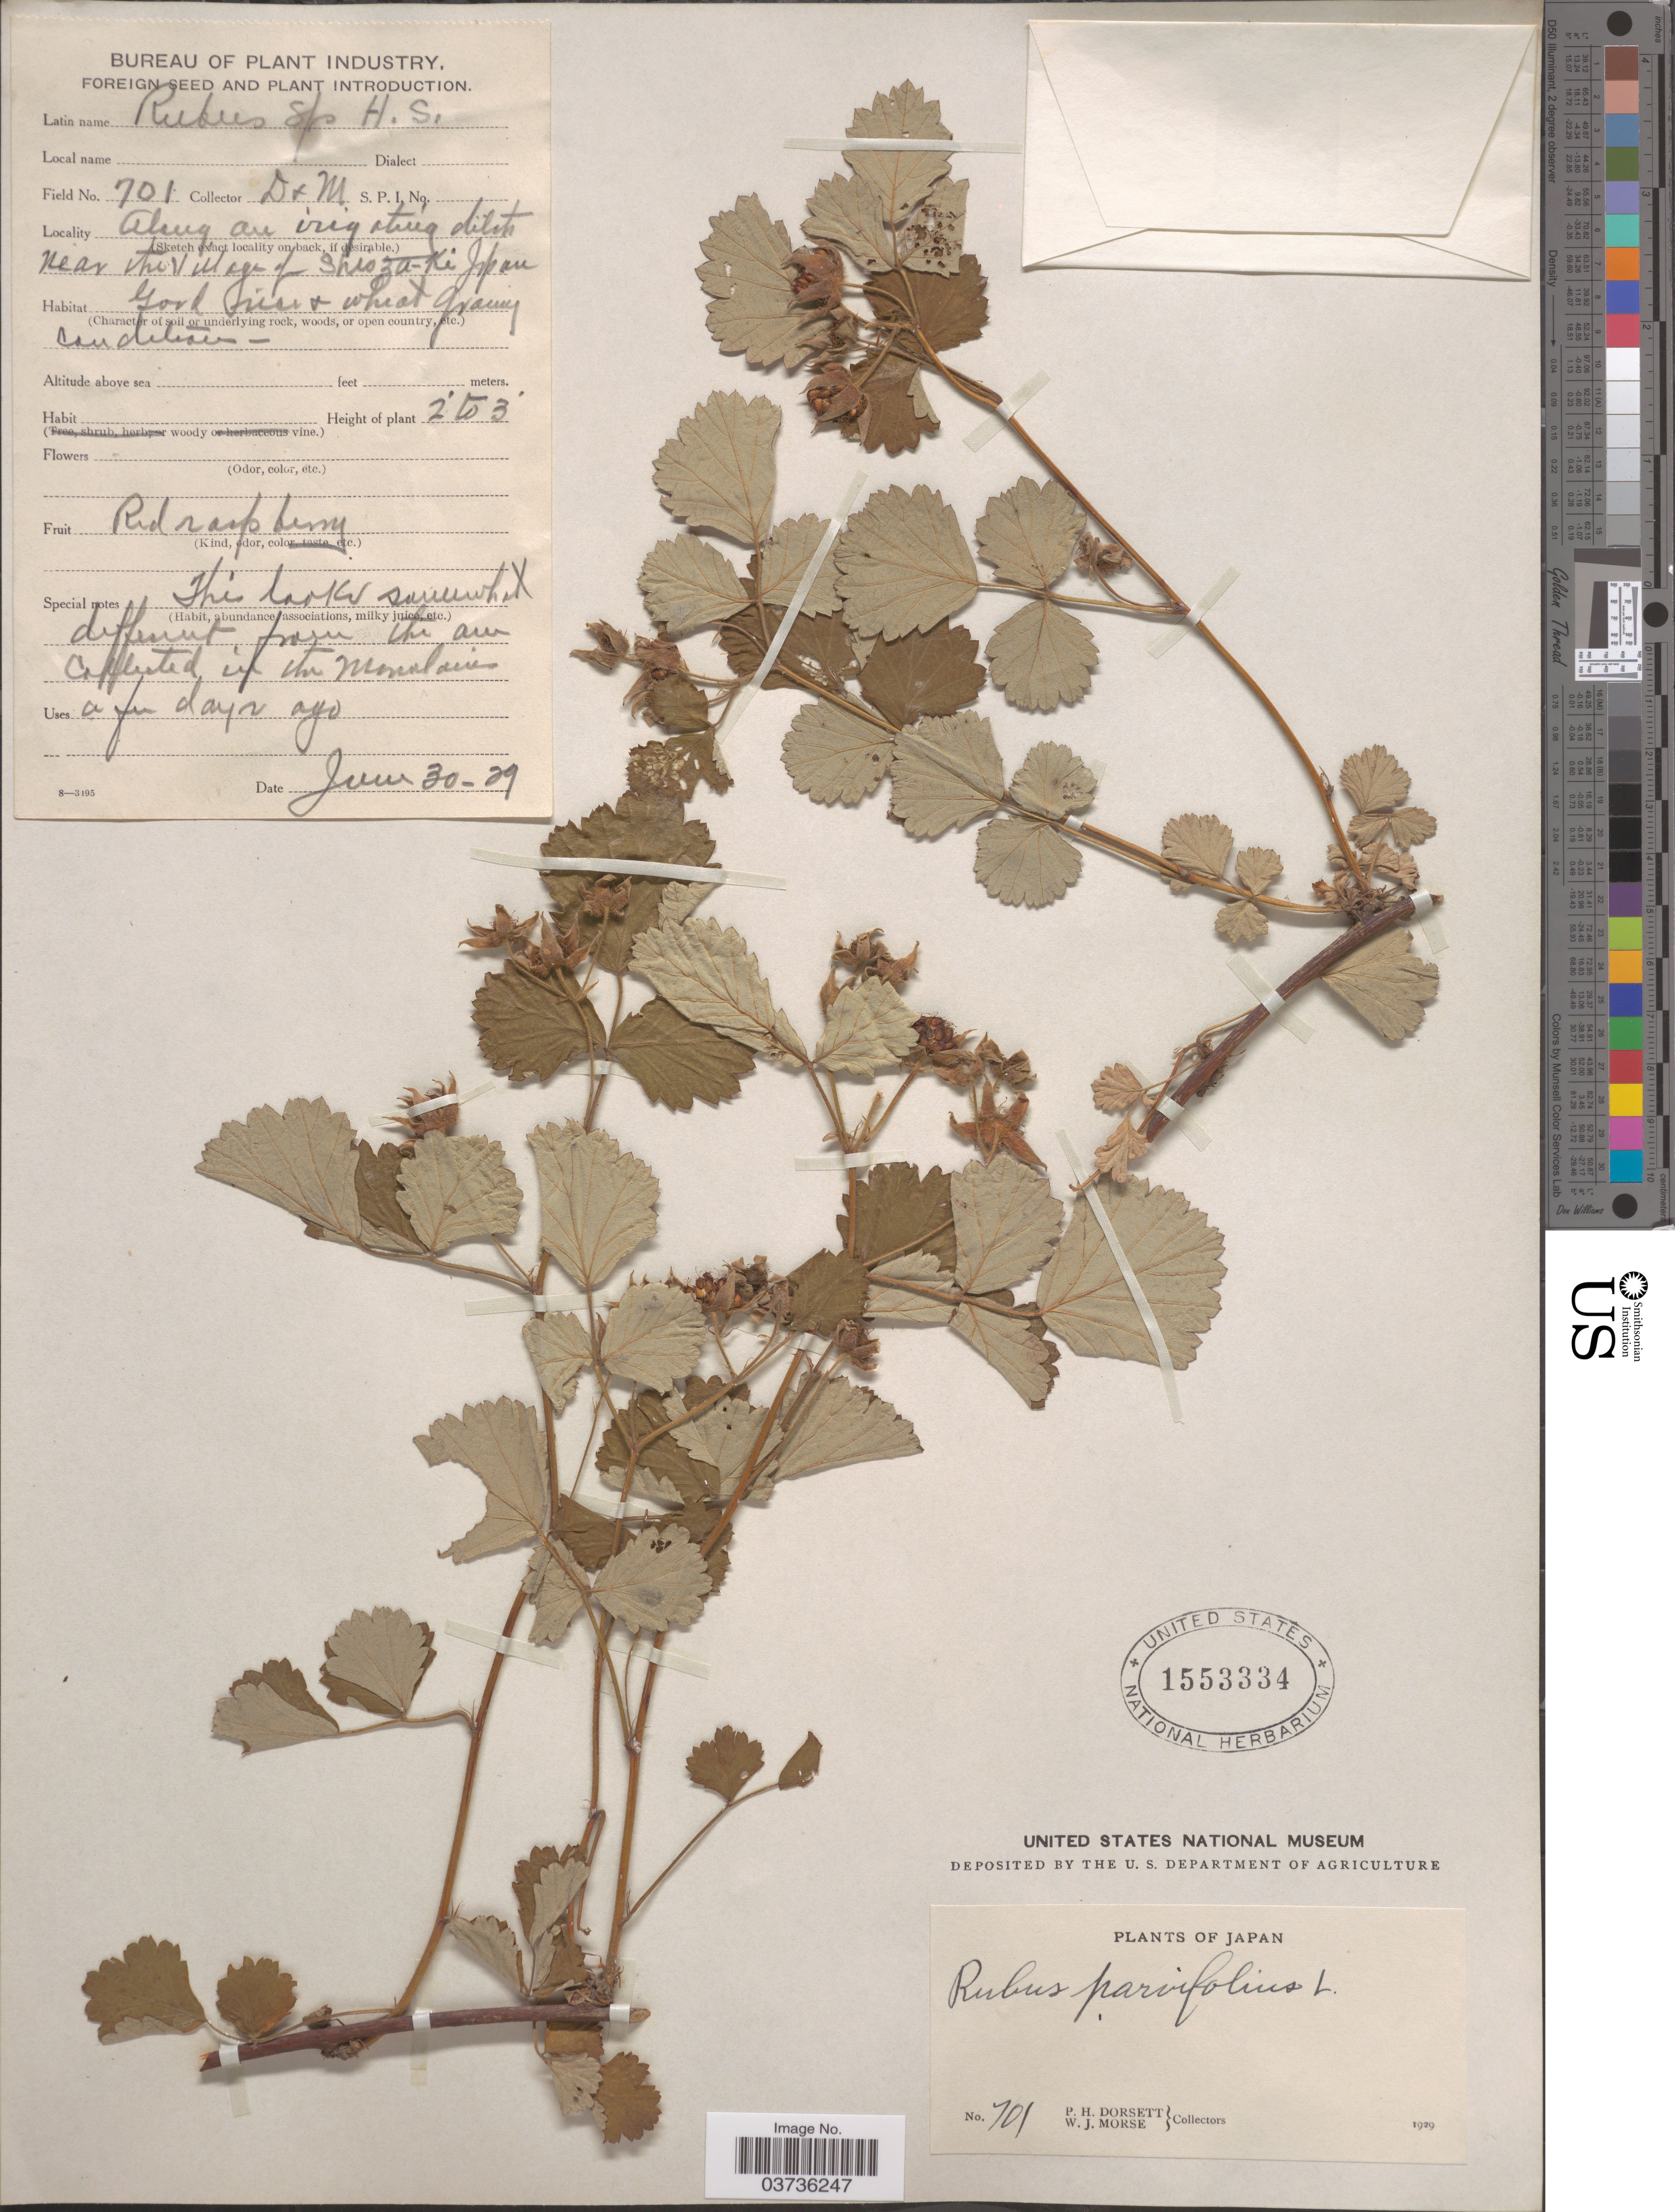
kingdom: Plantae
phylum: Tracheophyta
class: Magnoliopsida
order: Rosales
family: Rosaceae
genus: Rubus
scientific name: Rubus parvifolius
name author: L.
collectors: P. H. Dorsett & W. J. Morse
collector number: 701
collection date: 1929-06-30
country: Japan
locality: Near the Village of Shioza-Ki Japan.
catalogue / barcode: US 1553334